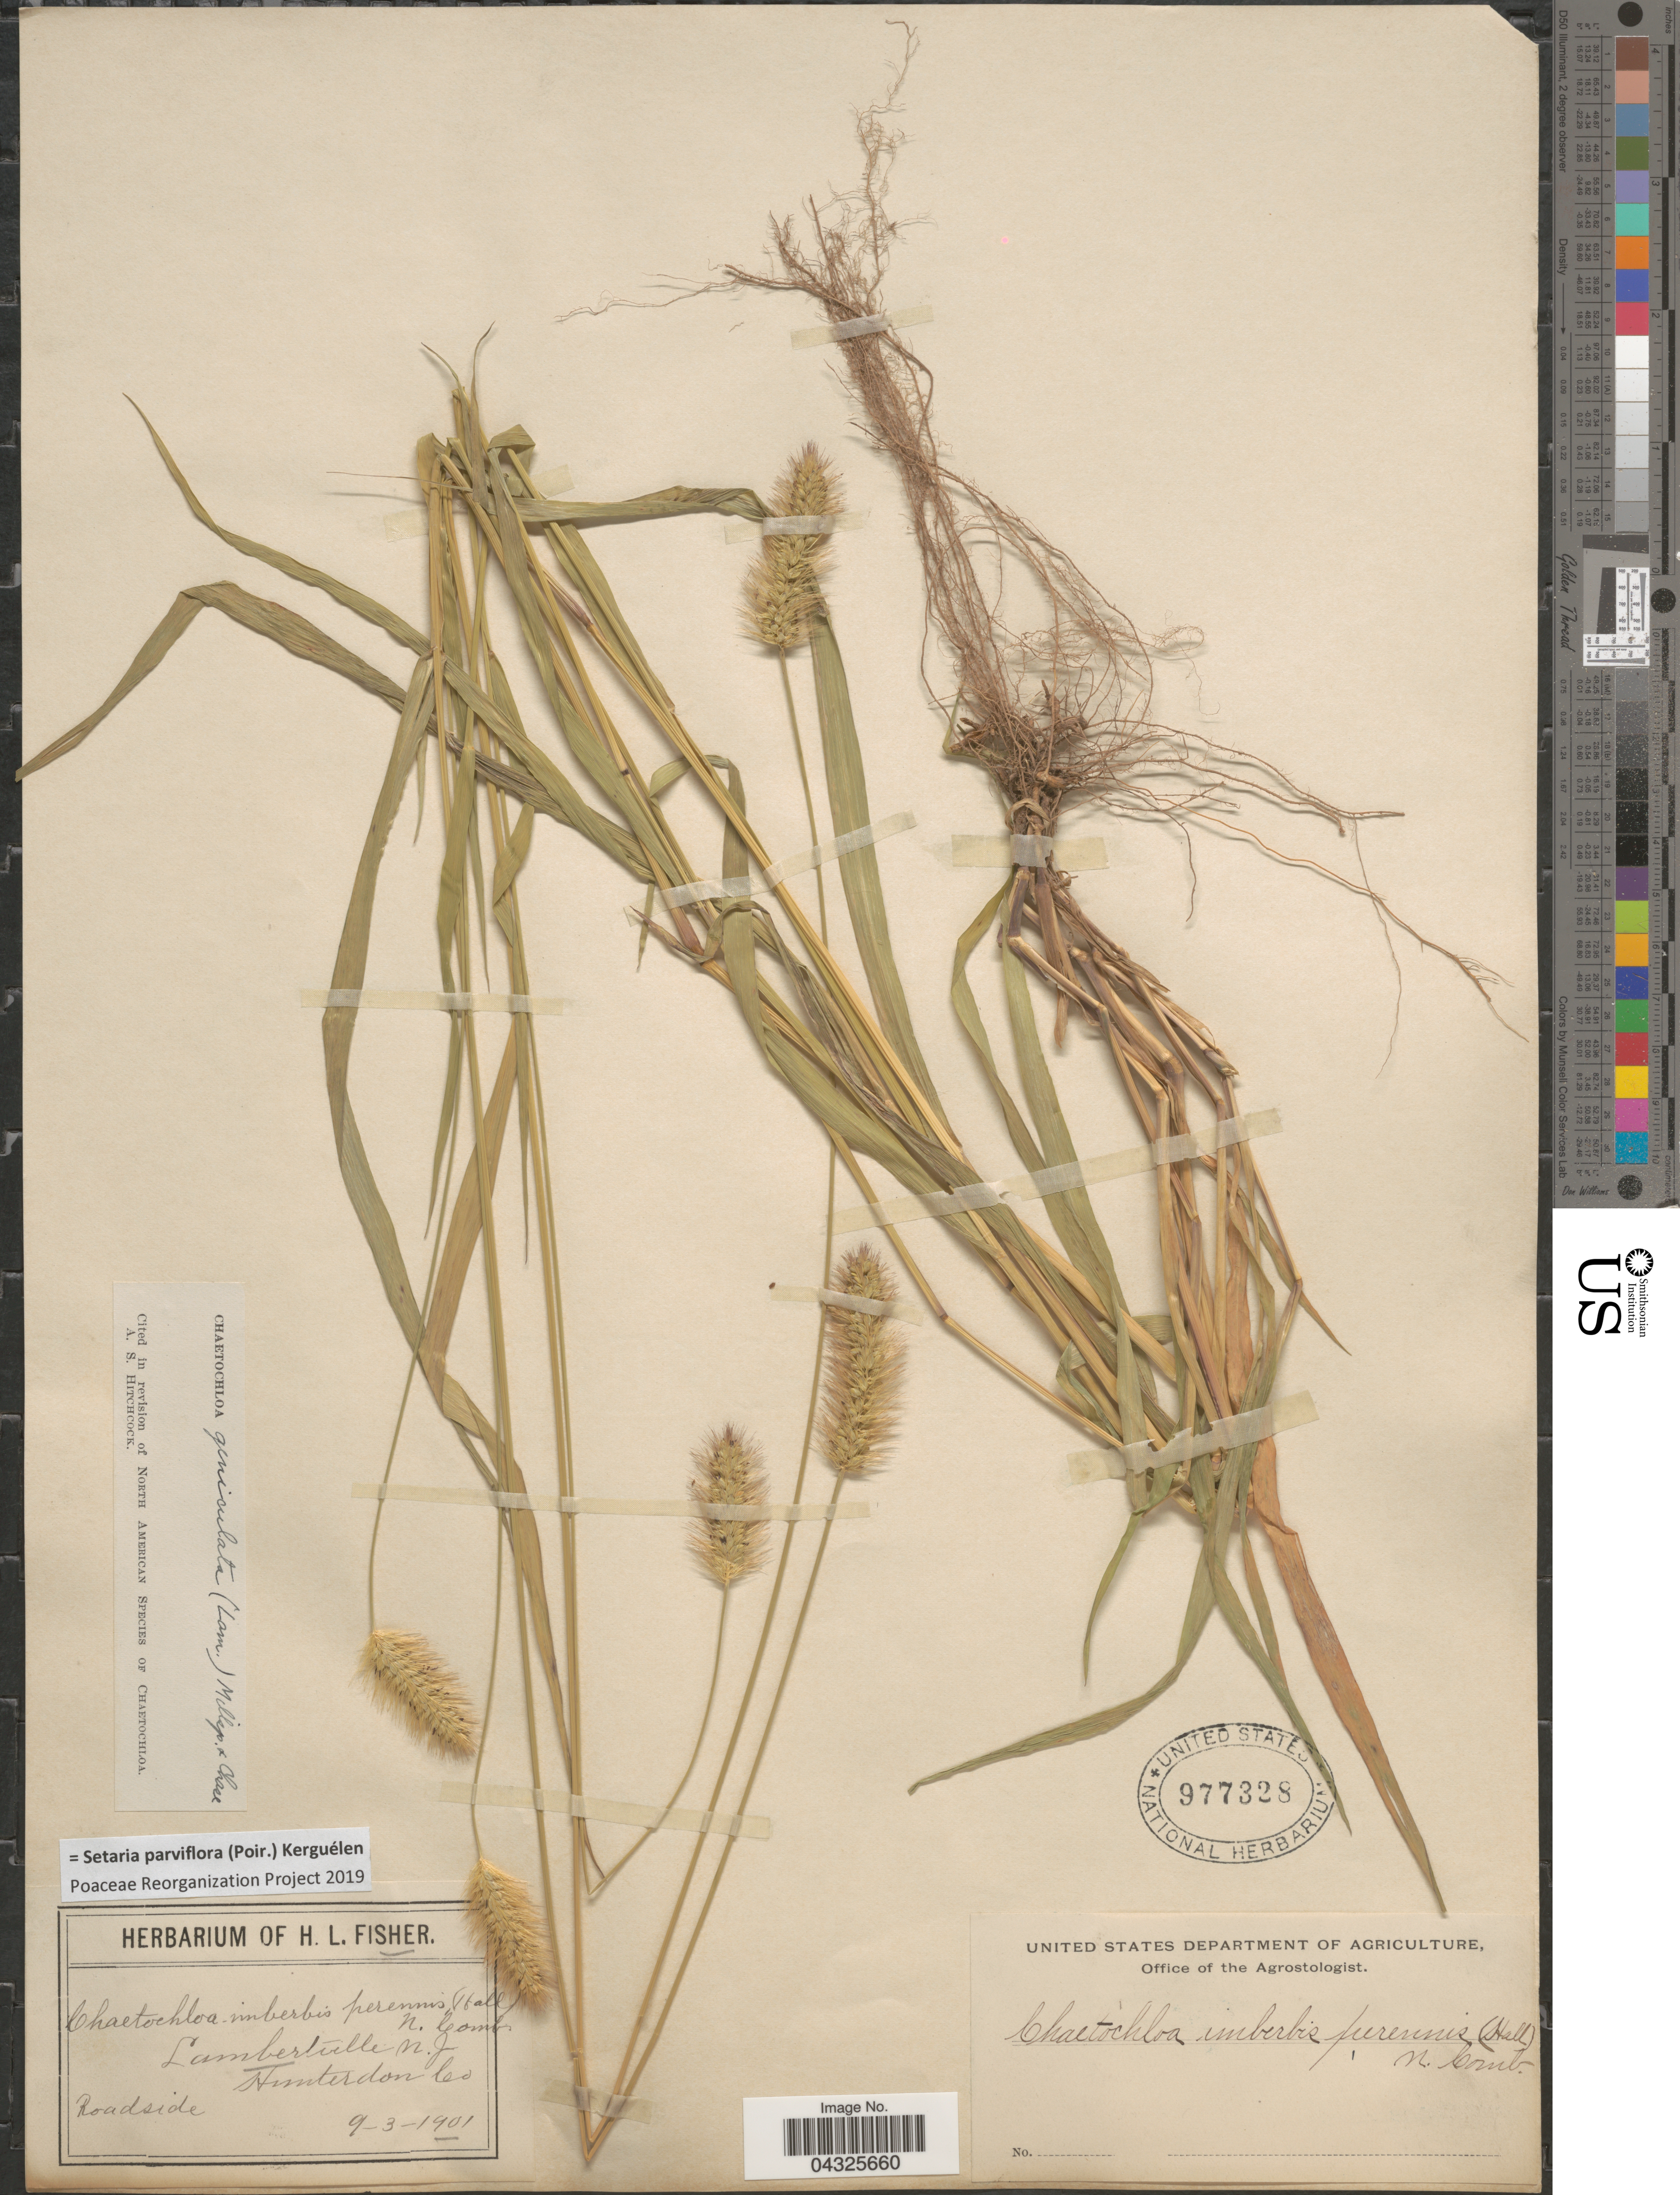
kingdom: Plantae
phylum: Tracheophyta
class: Liliopsida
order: Poales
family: Poaceae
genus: Setaria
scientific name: Setaria parviflora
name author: (Poir.) Kerguélen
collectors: ex herb. of H. L. Fisher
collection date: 1901-09-03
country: United States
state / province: New Jersey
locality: Lambertville. Hunterdon Co.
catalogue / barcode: US 977328